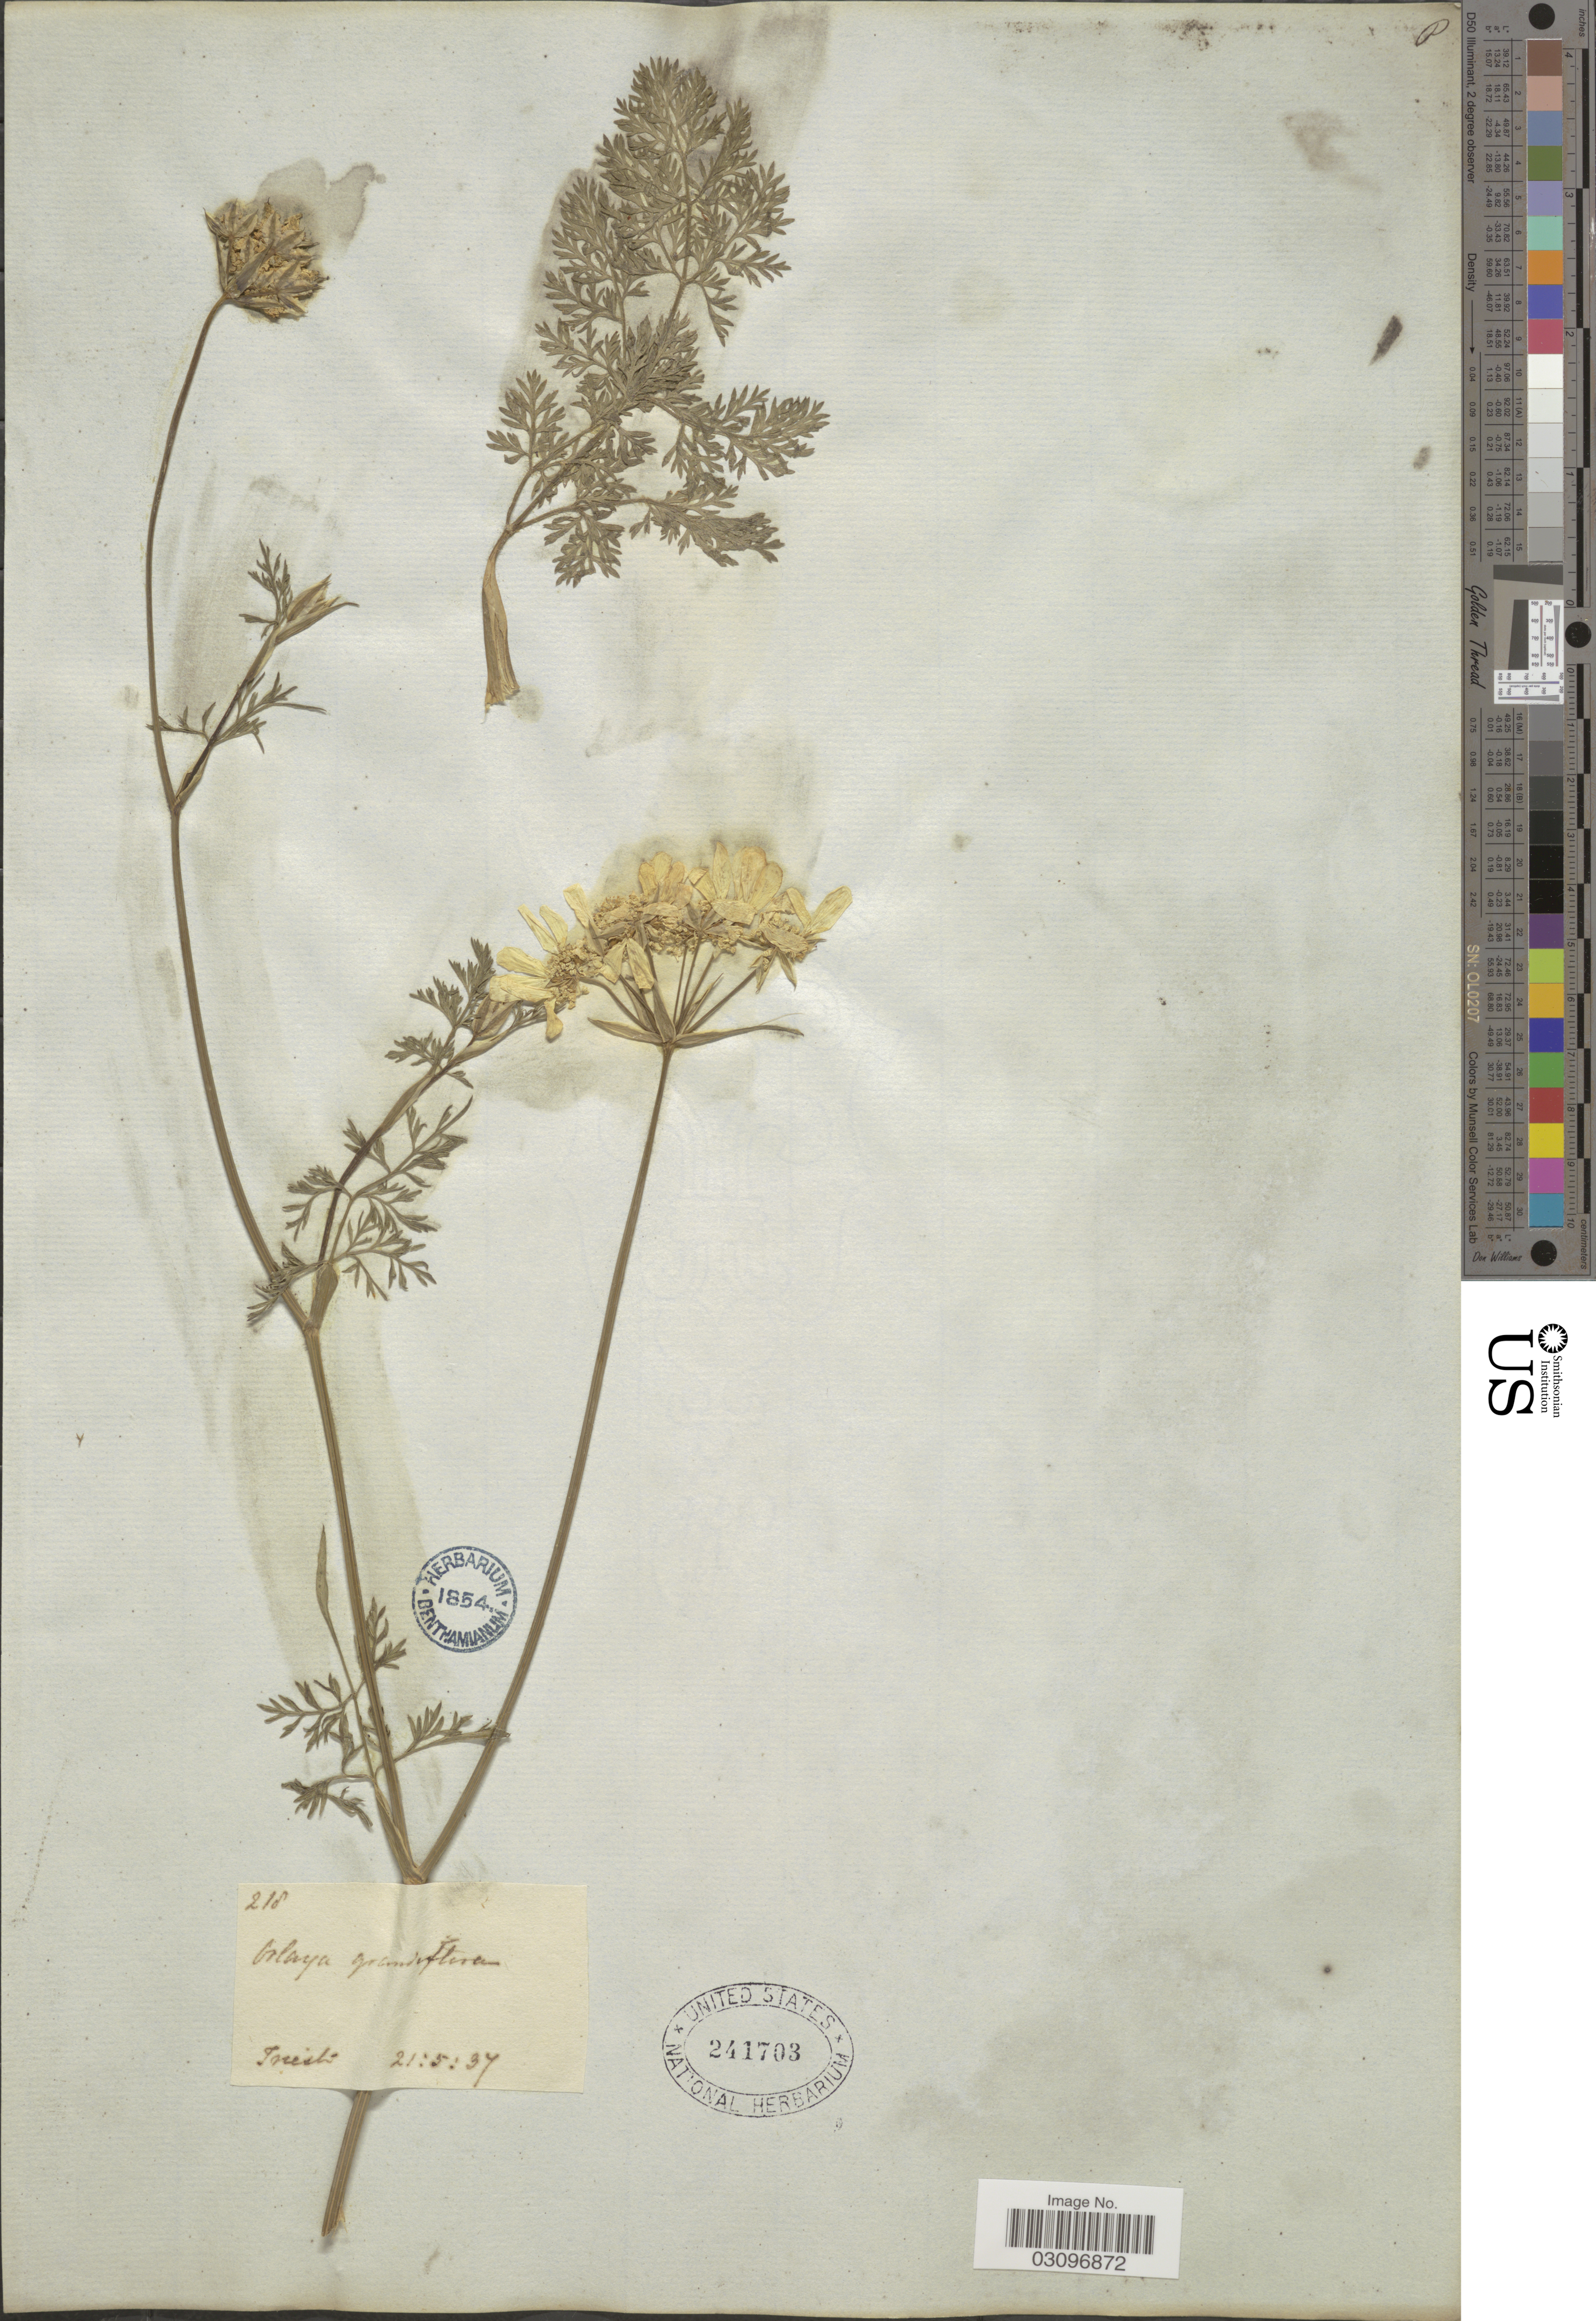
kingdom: Plantae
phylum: Tracheophyta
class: Magnoliopsida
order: Apiales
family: Apiaceae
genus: Daucus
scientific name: Daucus sp.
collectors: Ex herb. Benthamianum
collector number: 218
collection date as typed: Transcribed d/m/y: 21/5/37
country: Italy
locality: Treist.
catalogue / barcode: US 241703